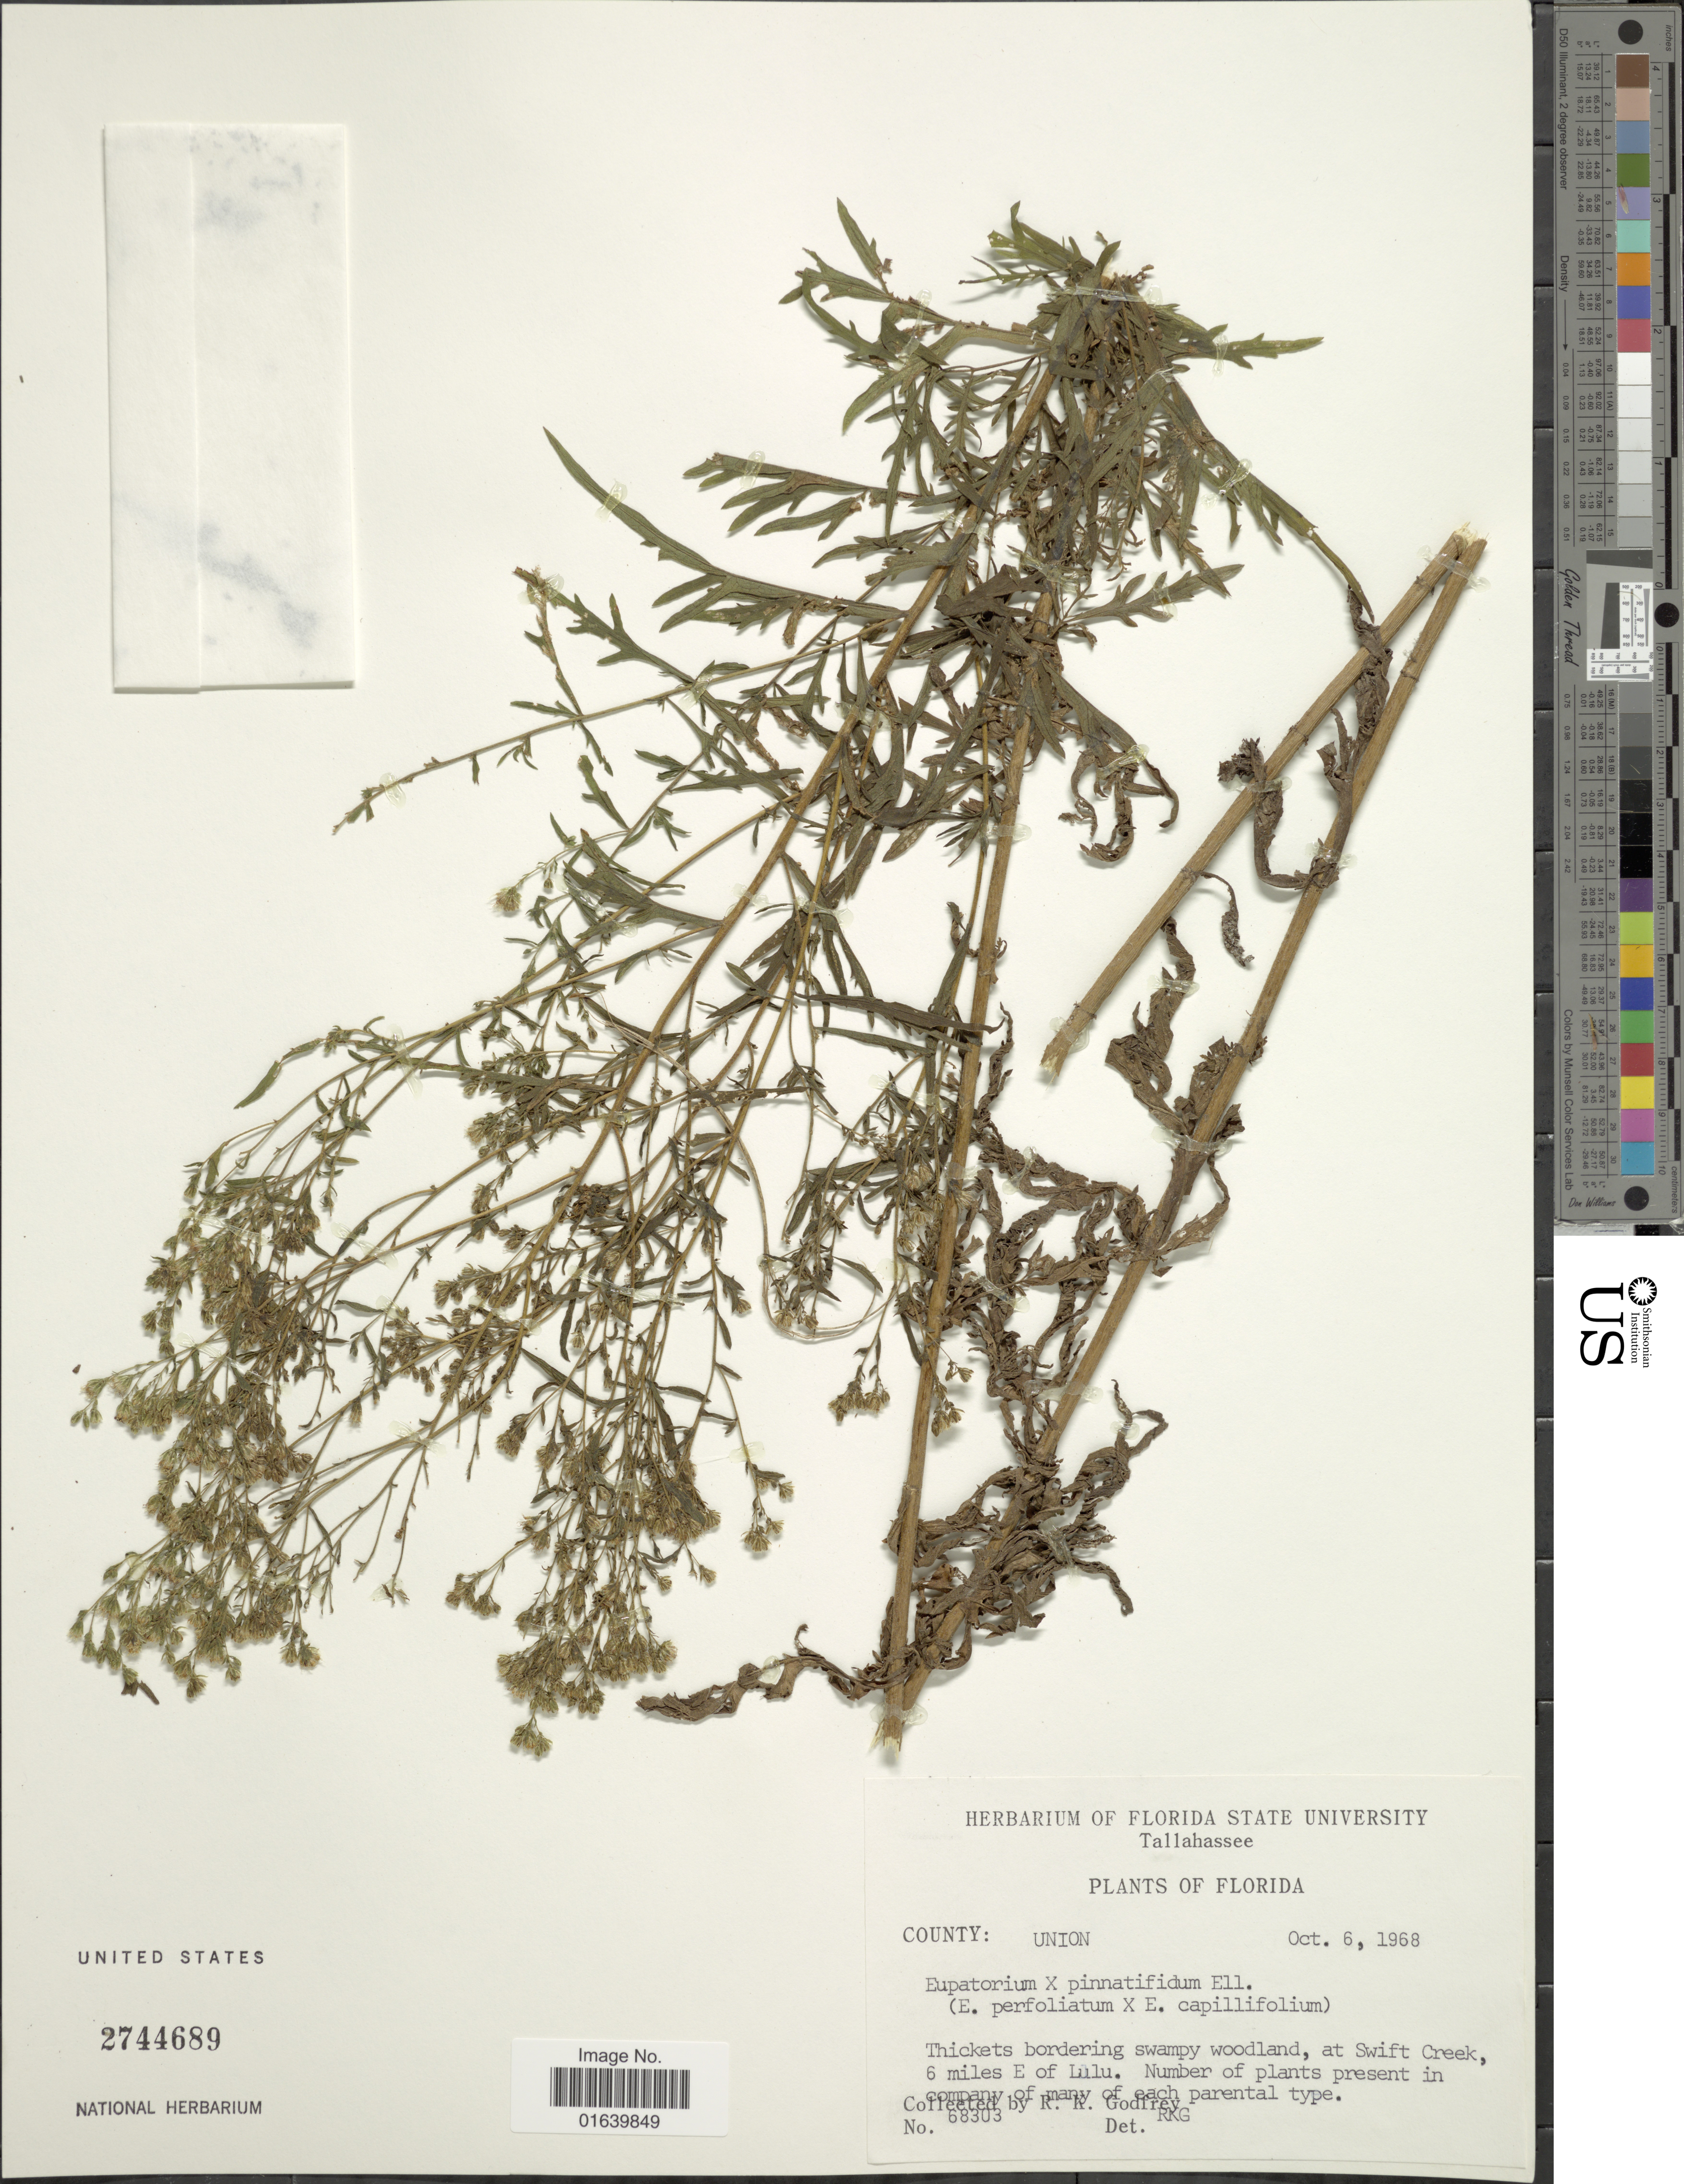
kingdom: Plantae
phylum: Tracheophyta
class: Magnoliopsida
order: Asterales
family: Asteraceae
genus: Eupatorium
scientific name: Eupatorium x pinnatifidum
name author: Elliott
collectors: R. K. Godfrey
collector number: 68303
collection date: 1968-10-06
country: United States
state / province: Florida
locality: Florida, County: Union, at Swift Creek, 6 miles E of Lulu.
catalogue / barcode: US 2744689